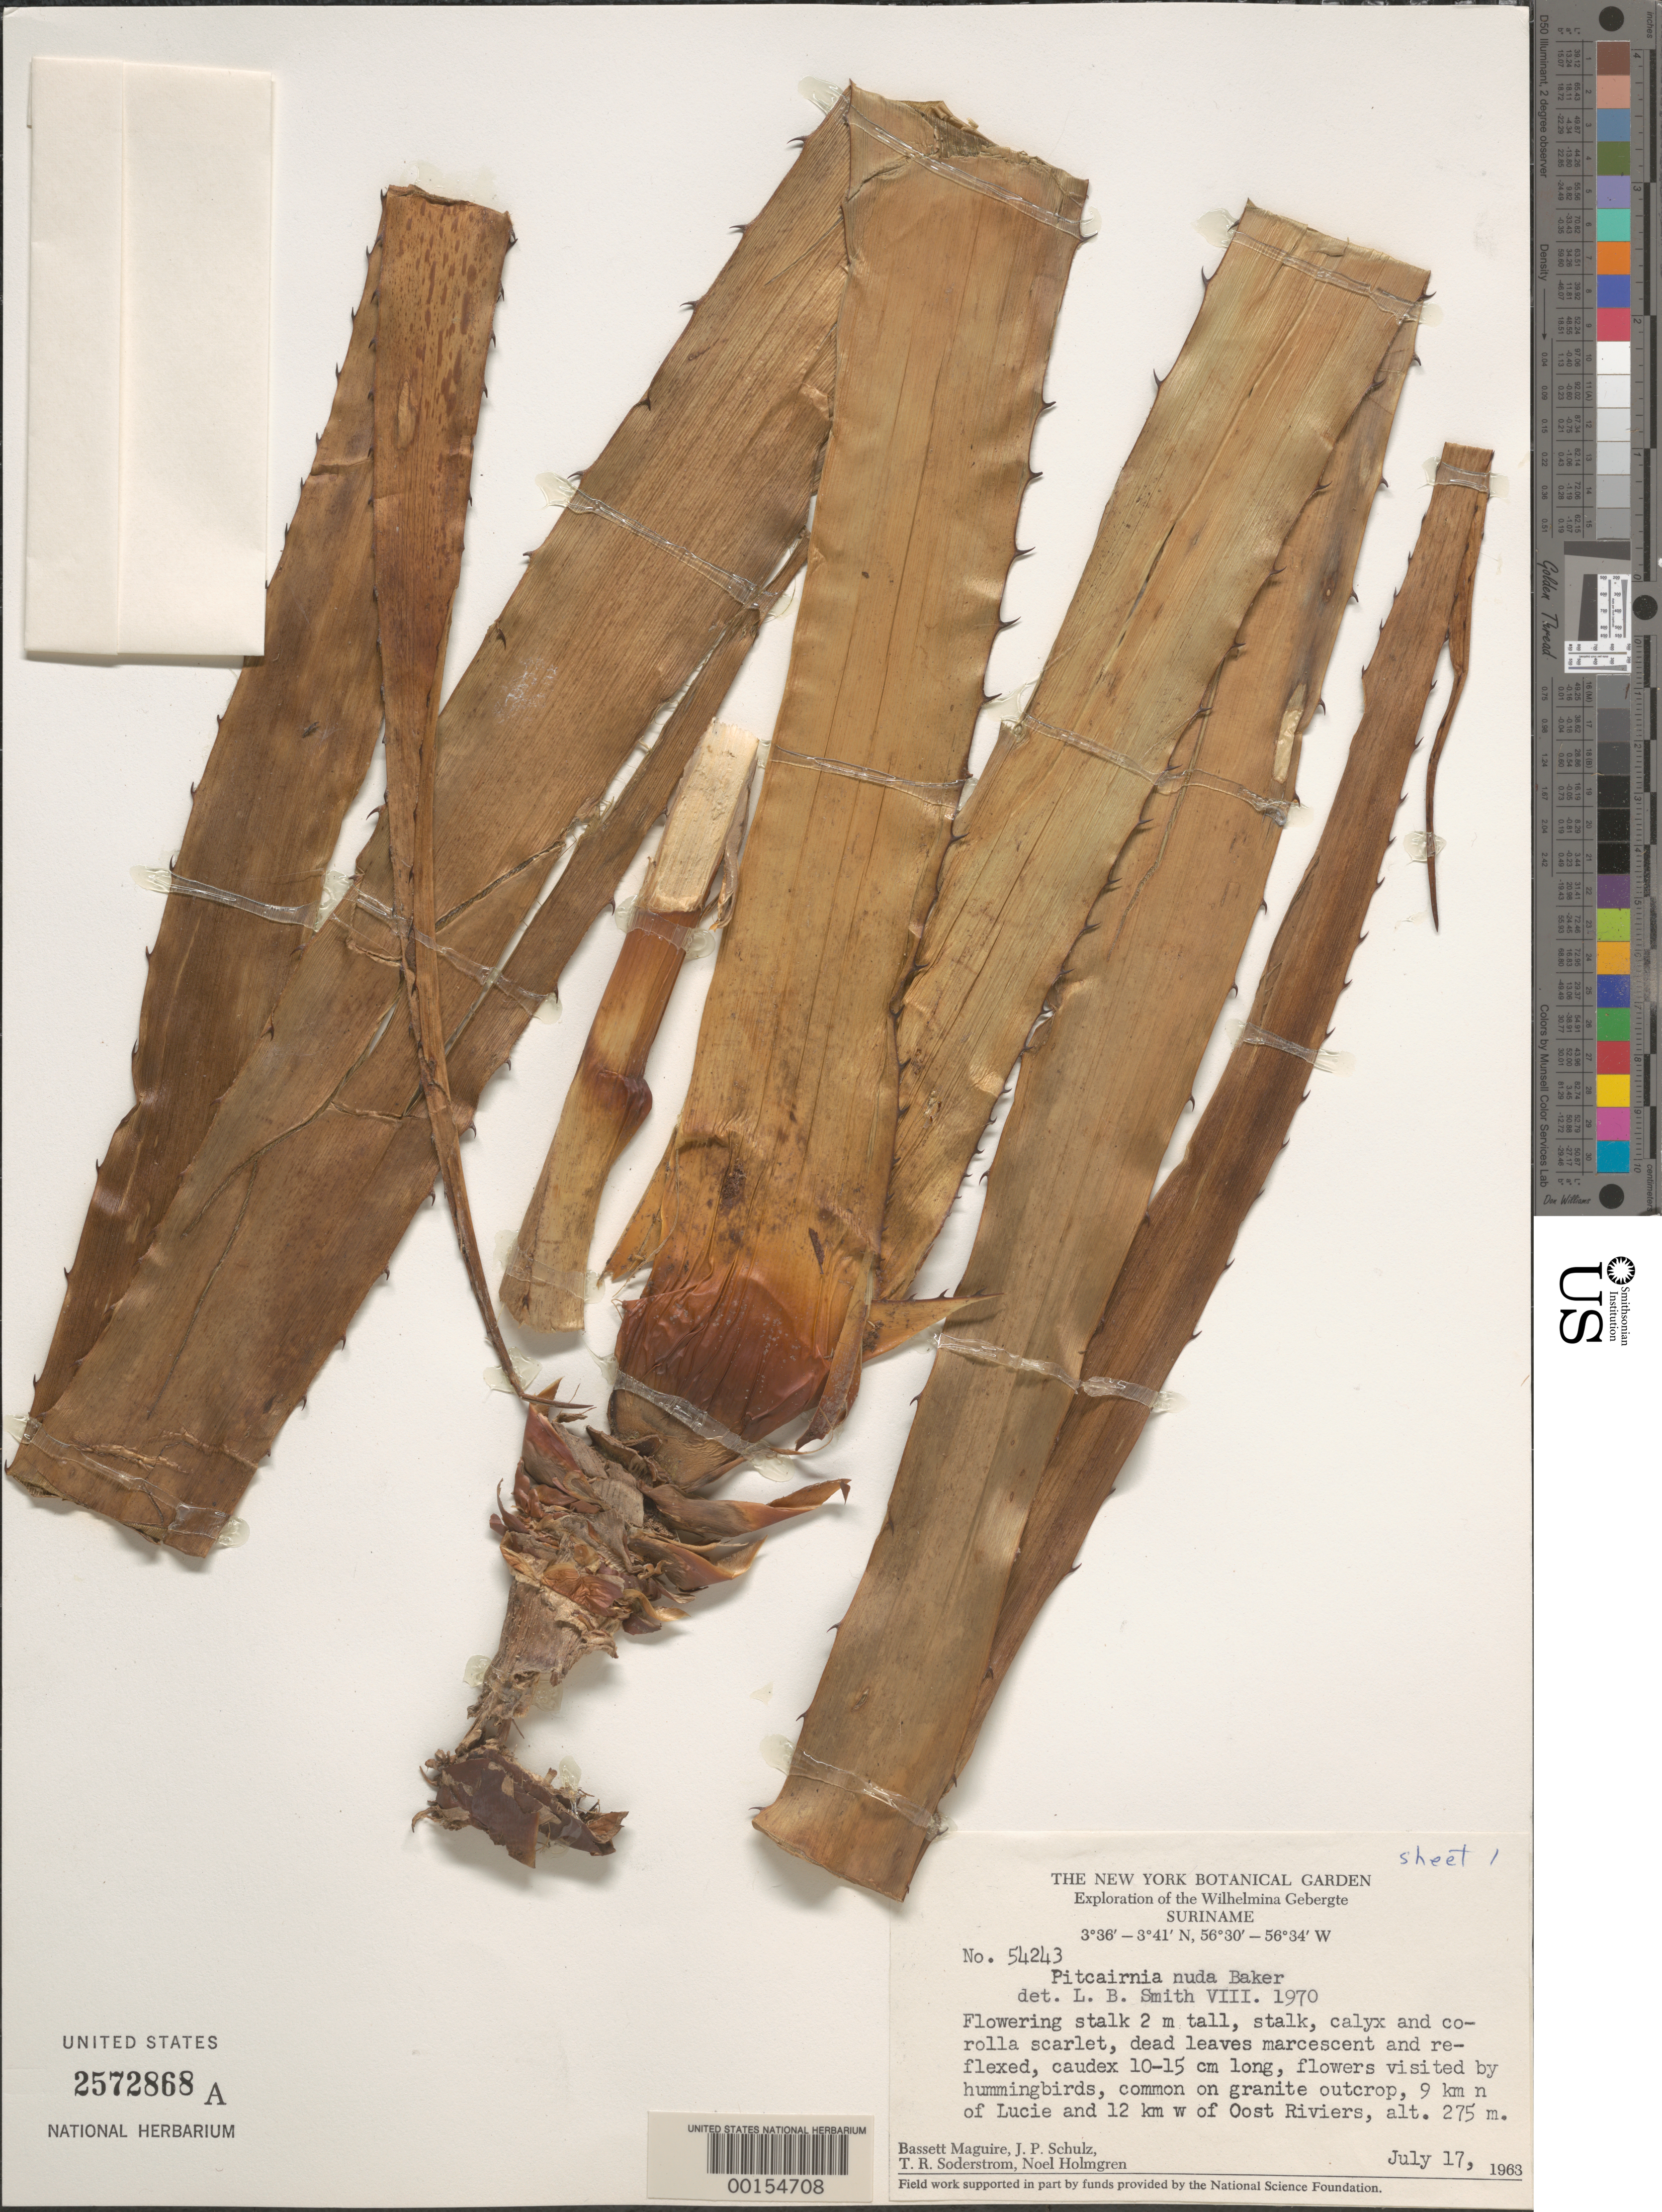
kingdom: Plantae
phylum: Tracheophyta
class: Liliopsida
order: Poales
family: Bromeliaceae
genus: Pitcairnia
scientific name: Pitcairnia nuda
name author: Baker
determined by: Smith, Lyman B., (US), NMNH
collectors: B. Maguire, J. P. Schulz, T. R. Soderstrom & N. H. Holmgren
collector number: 54243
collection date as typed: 17-Jul-63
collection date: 1963-07-17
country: Suriname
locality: Lucie R., 9 km N of and 12 km W of Oost R., Wilhelmina Gebergte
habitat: Granite outcrop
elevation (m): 275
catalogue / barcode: US 2572868